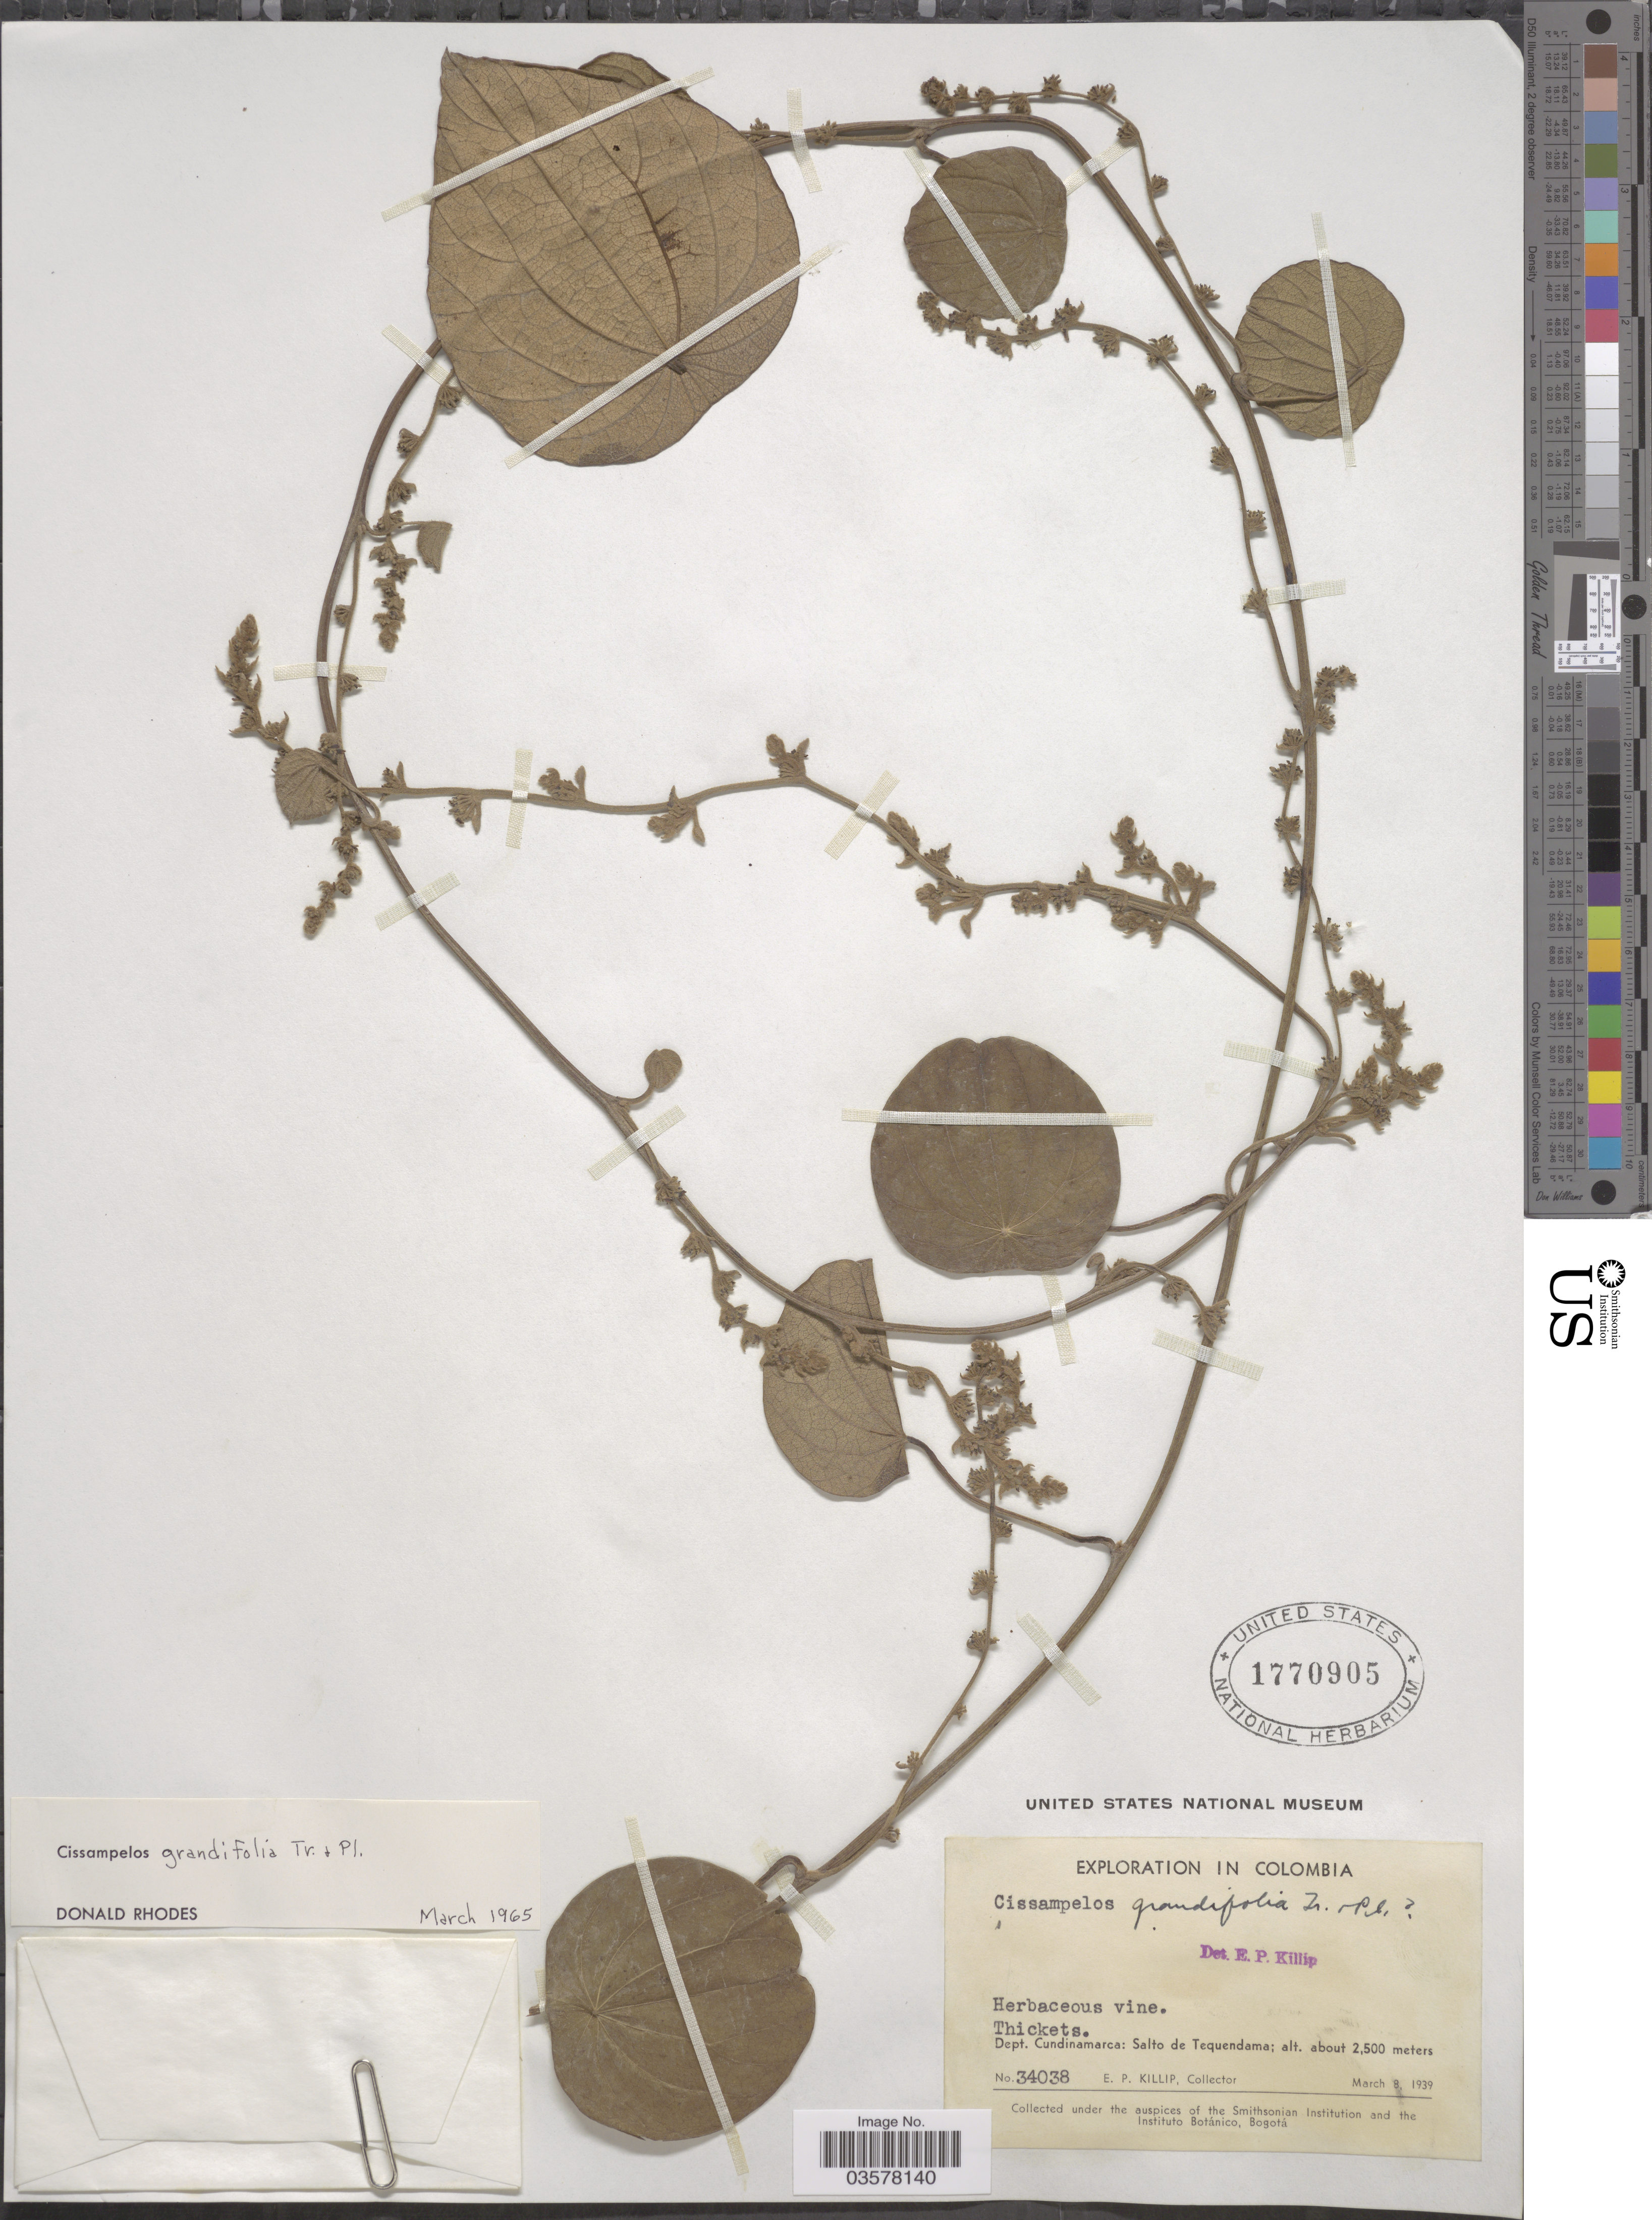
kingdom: Plantae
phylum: Tracheophyta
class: Magnoliopsida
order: Ranunculales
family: Menispermaceae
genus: Cissampelos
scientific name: Cissampelos grandifolia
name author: Triana & Planch.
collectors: E. P. Killip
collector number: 34038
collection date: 1939-03-08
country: Colombia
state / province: Cundinamarca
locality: Dept. Cundinamarca: Salto de Tequendama.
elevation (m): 2500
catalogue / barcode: US 1770905